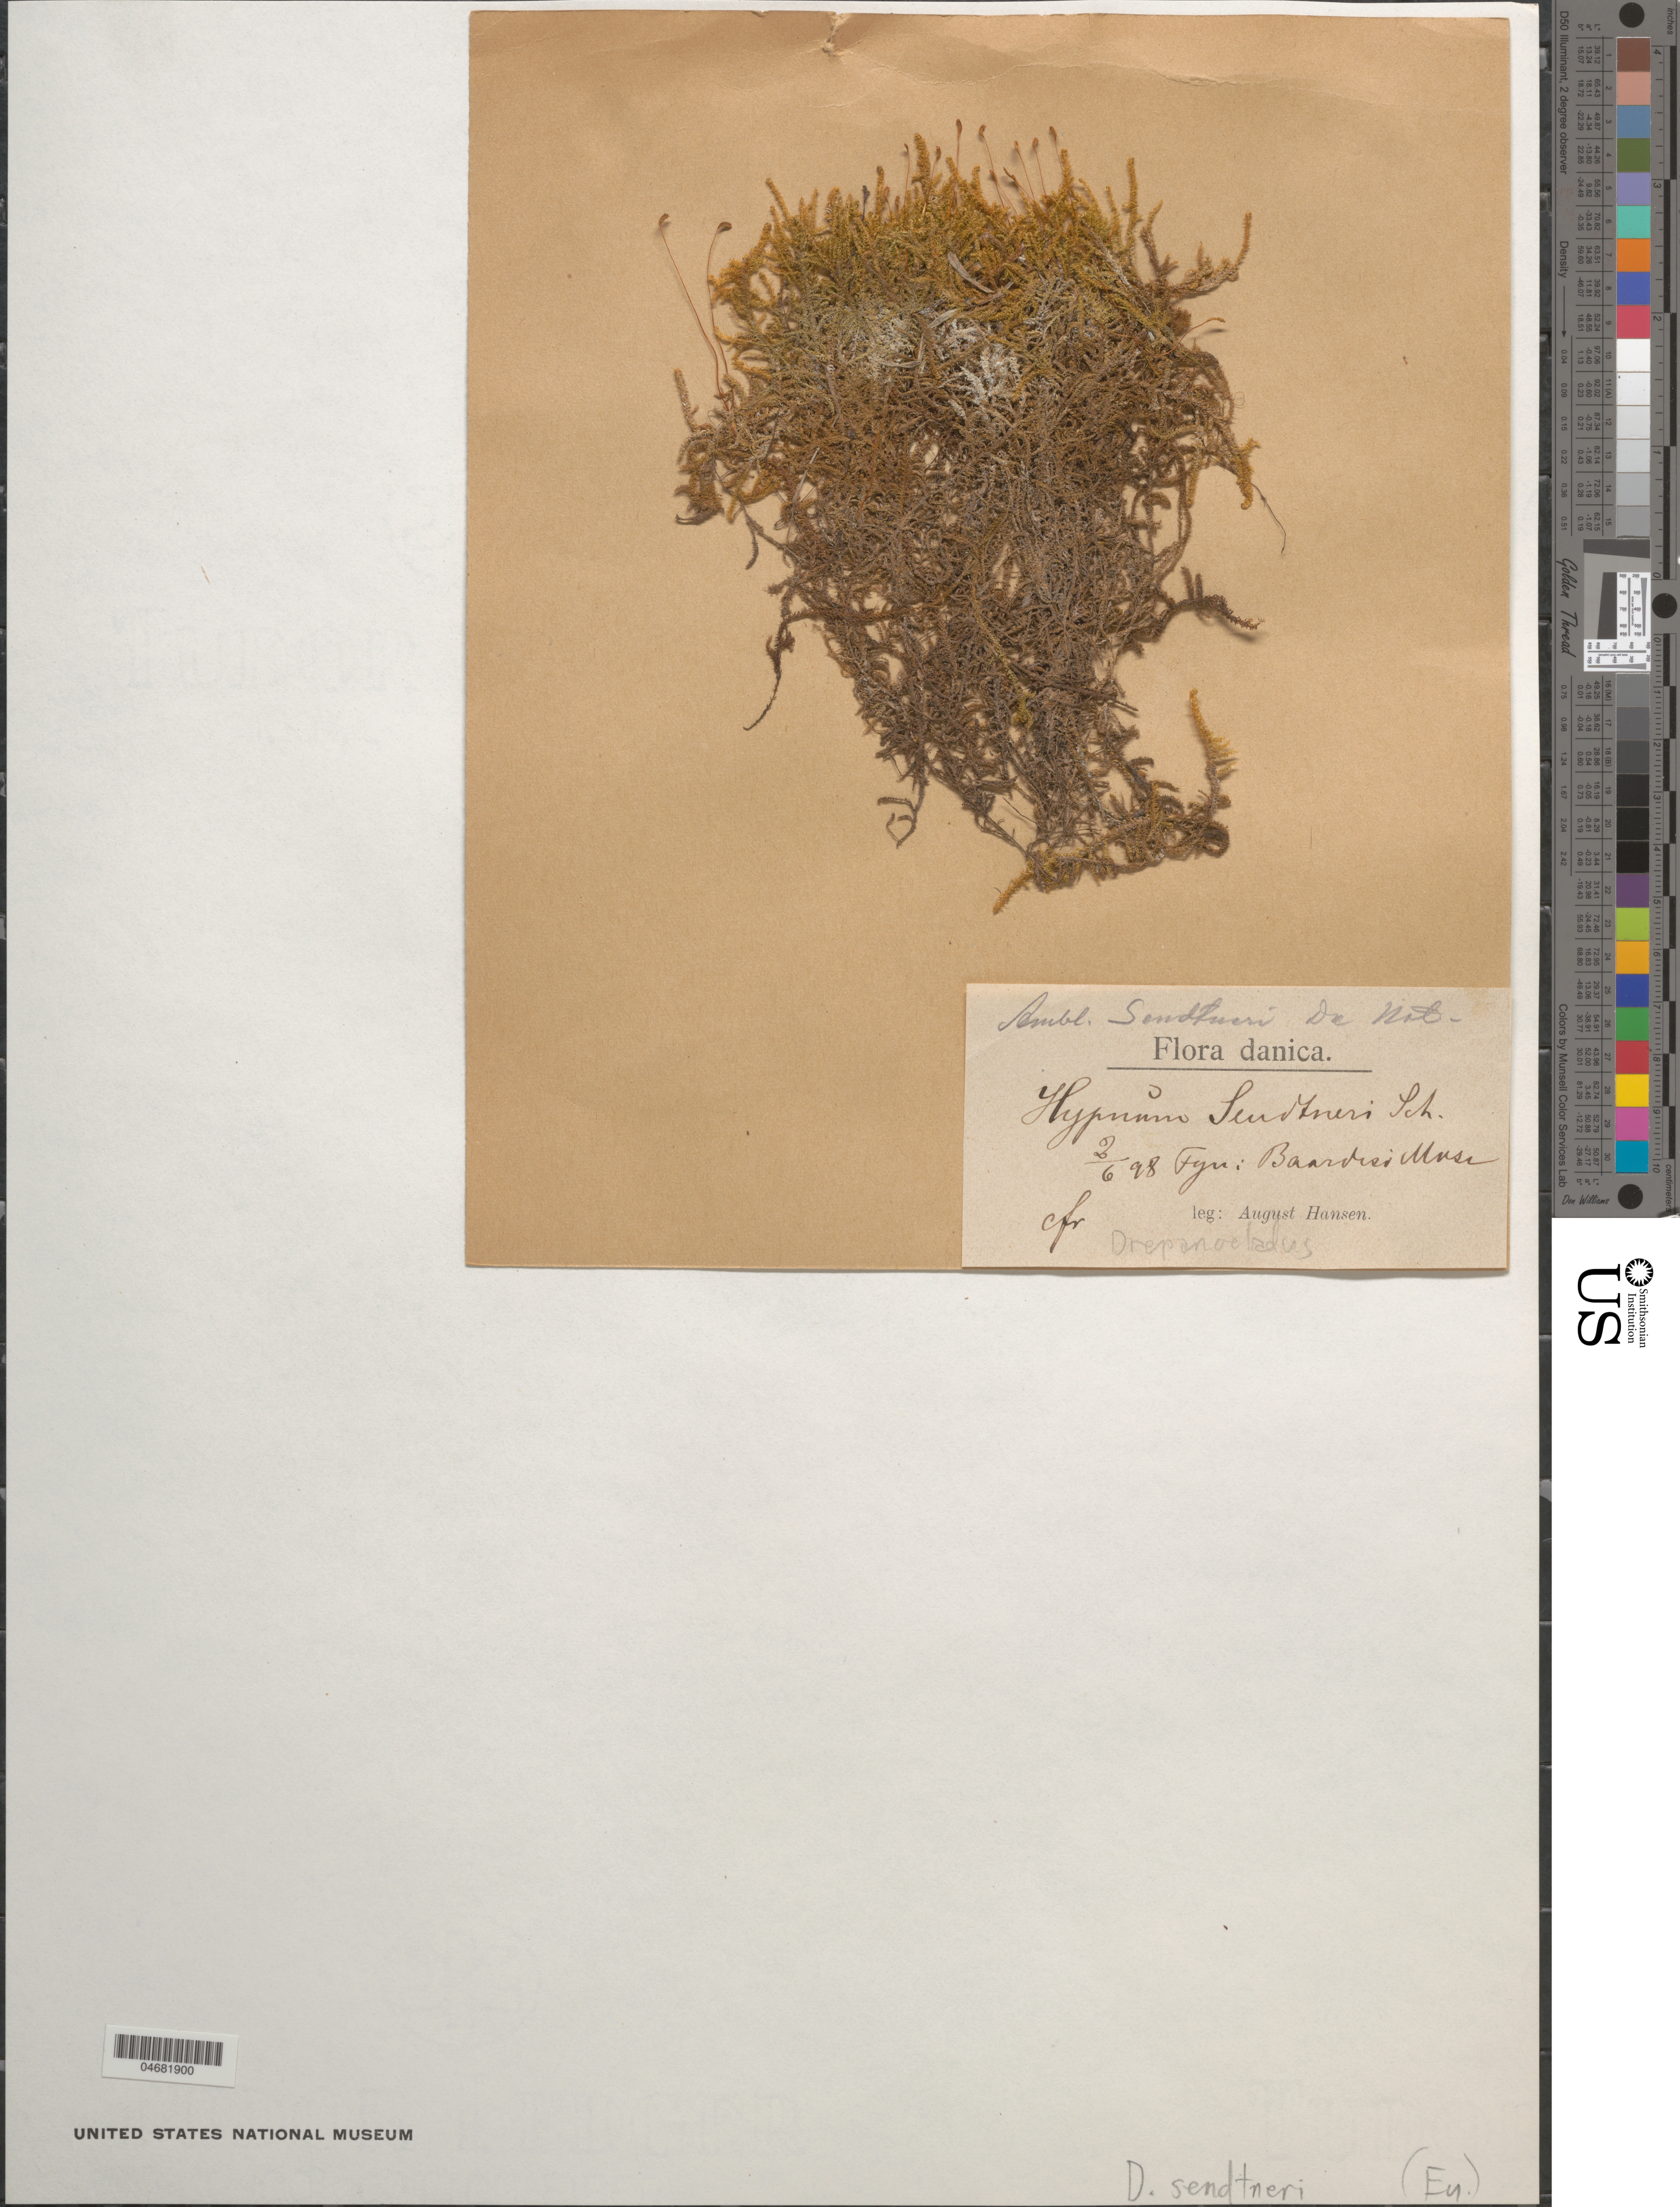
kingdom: Plantae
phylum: Bryophyta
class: Bryopsida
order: Hypnales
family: Hypnaceae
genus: Hypnum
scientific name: Hypnum sendtneri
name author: Schimp. ex H. Müll.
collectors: A. Hansen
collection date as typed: Transcribed d/m/y: 2/6/98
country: Denmark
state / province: Syddanmark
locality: Danica. Fyn: Baardesi [interpreted] Musi [interpreted].